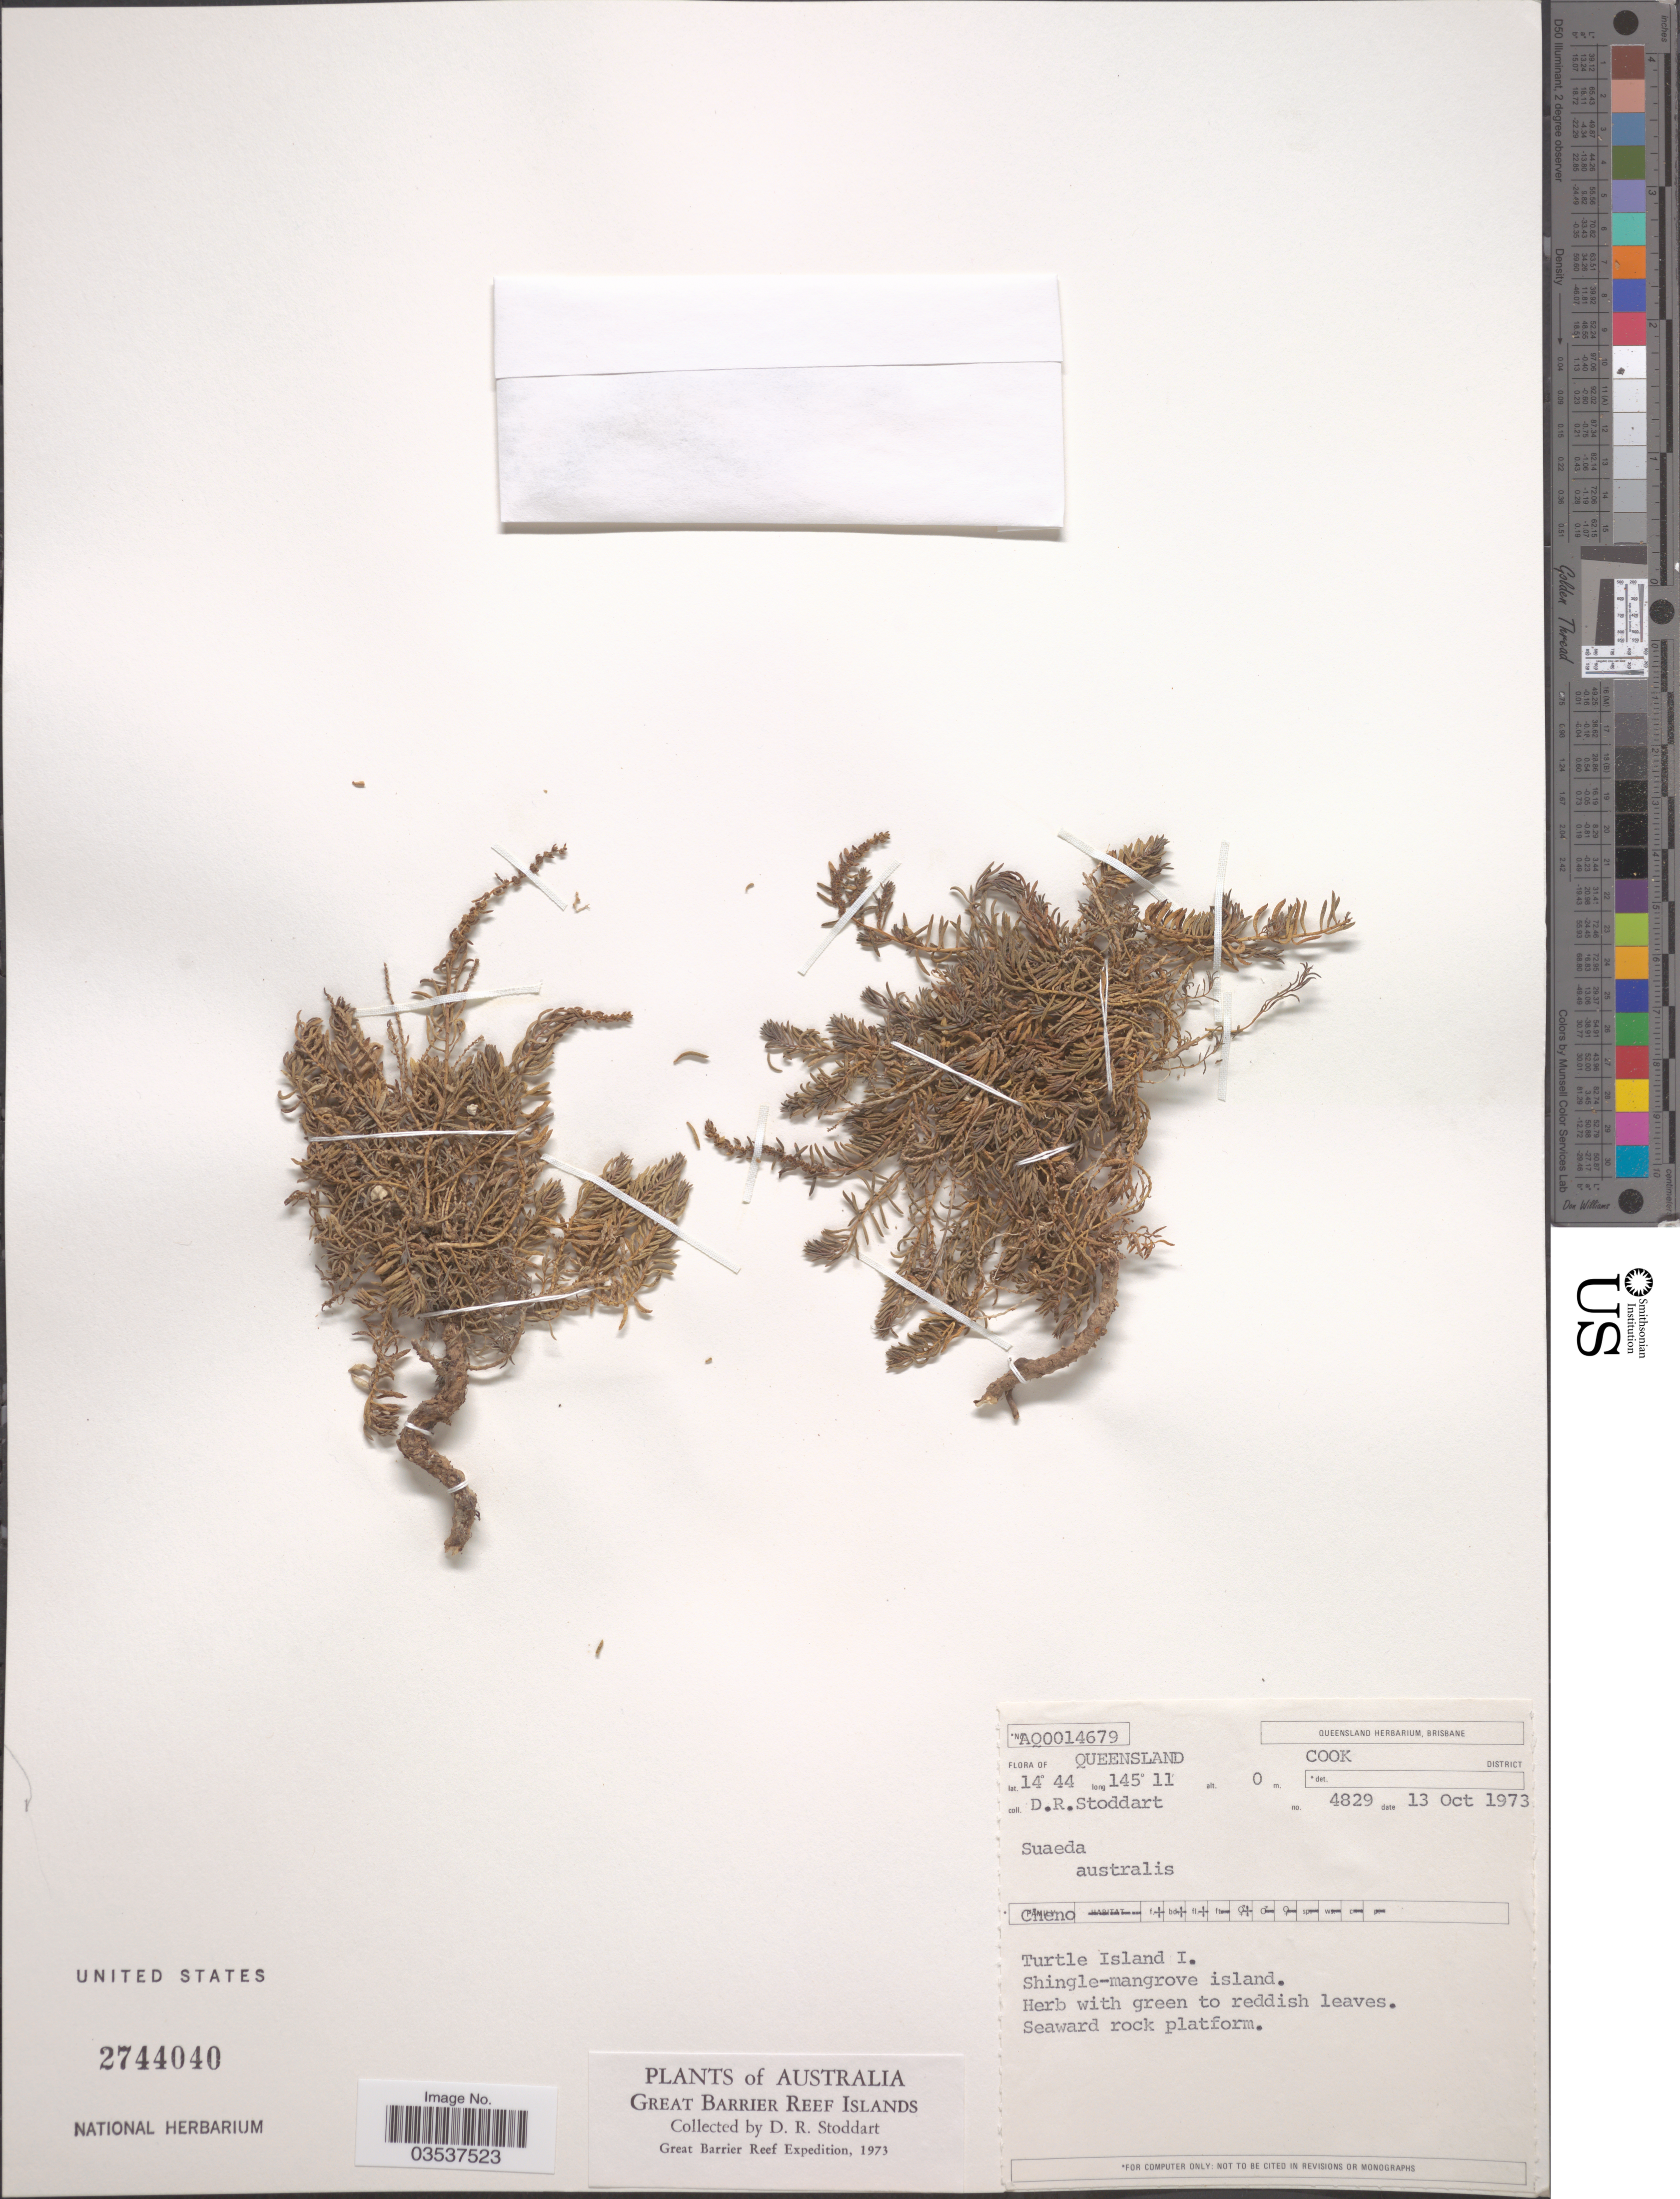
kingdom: Plantae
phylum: Tracheophyta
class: Magnoliopsida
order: Caryophyllales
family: Amaranthaceae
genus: Suaeda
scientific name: Suaeda australis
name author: (R. Br.) Moq.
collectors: D. R. Stoddart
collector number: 4829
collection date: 1973-10-13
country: Australia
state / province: Queensland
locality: Great Barrier Reef Islands. Cook District. Turtle Island I. Shingle-mangrove island.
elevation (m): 0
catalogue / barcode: US 2744040